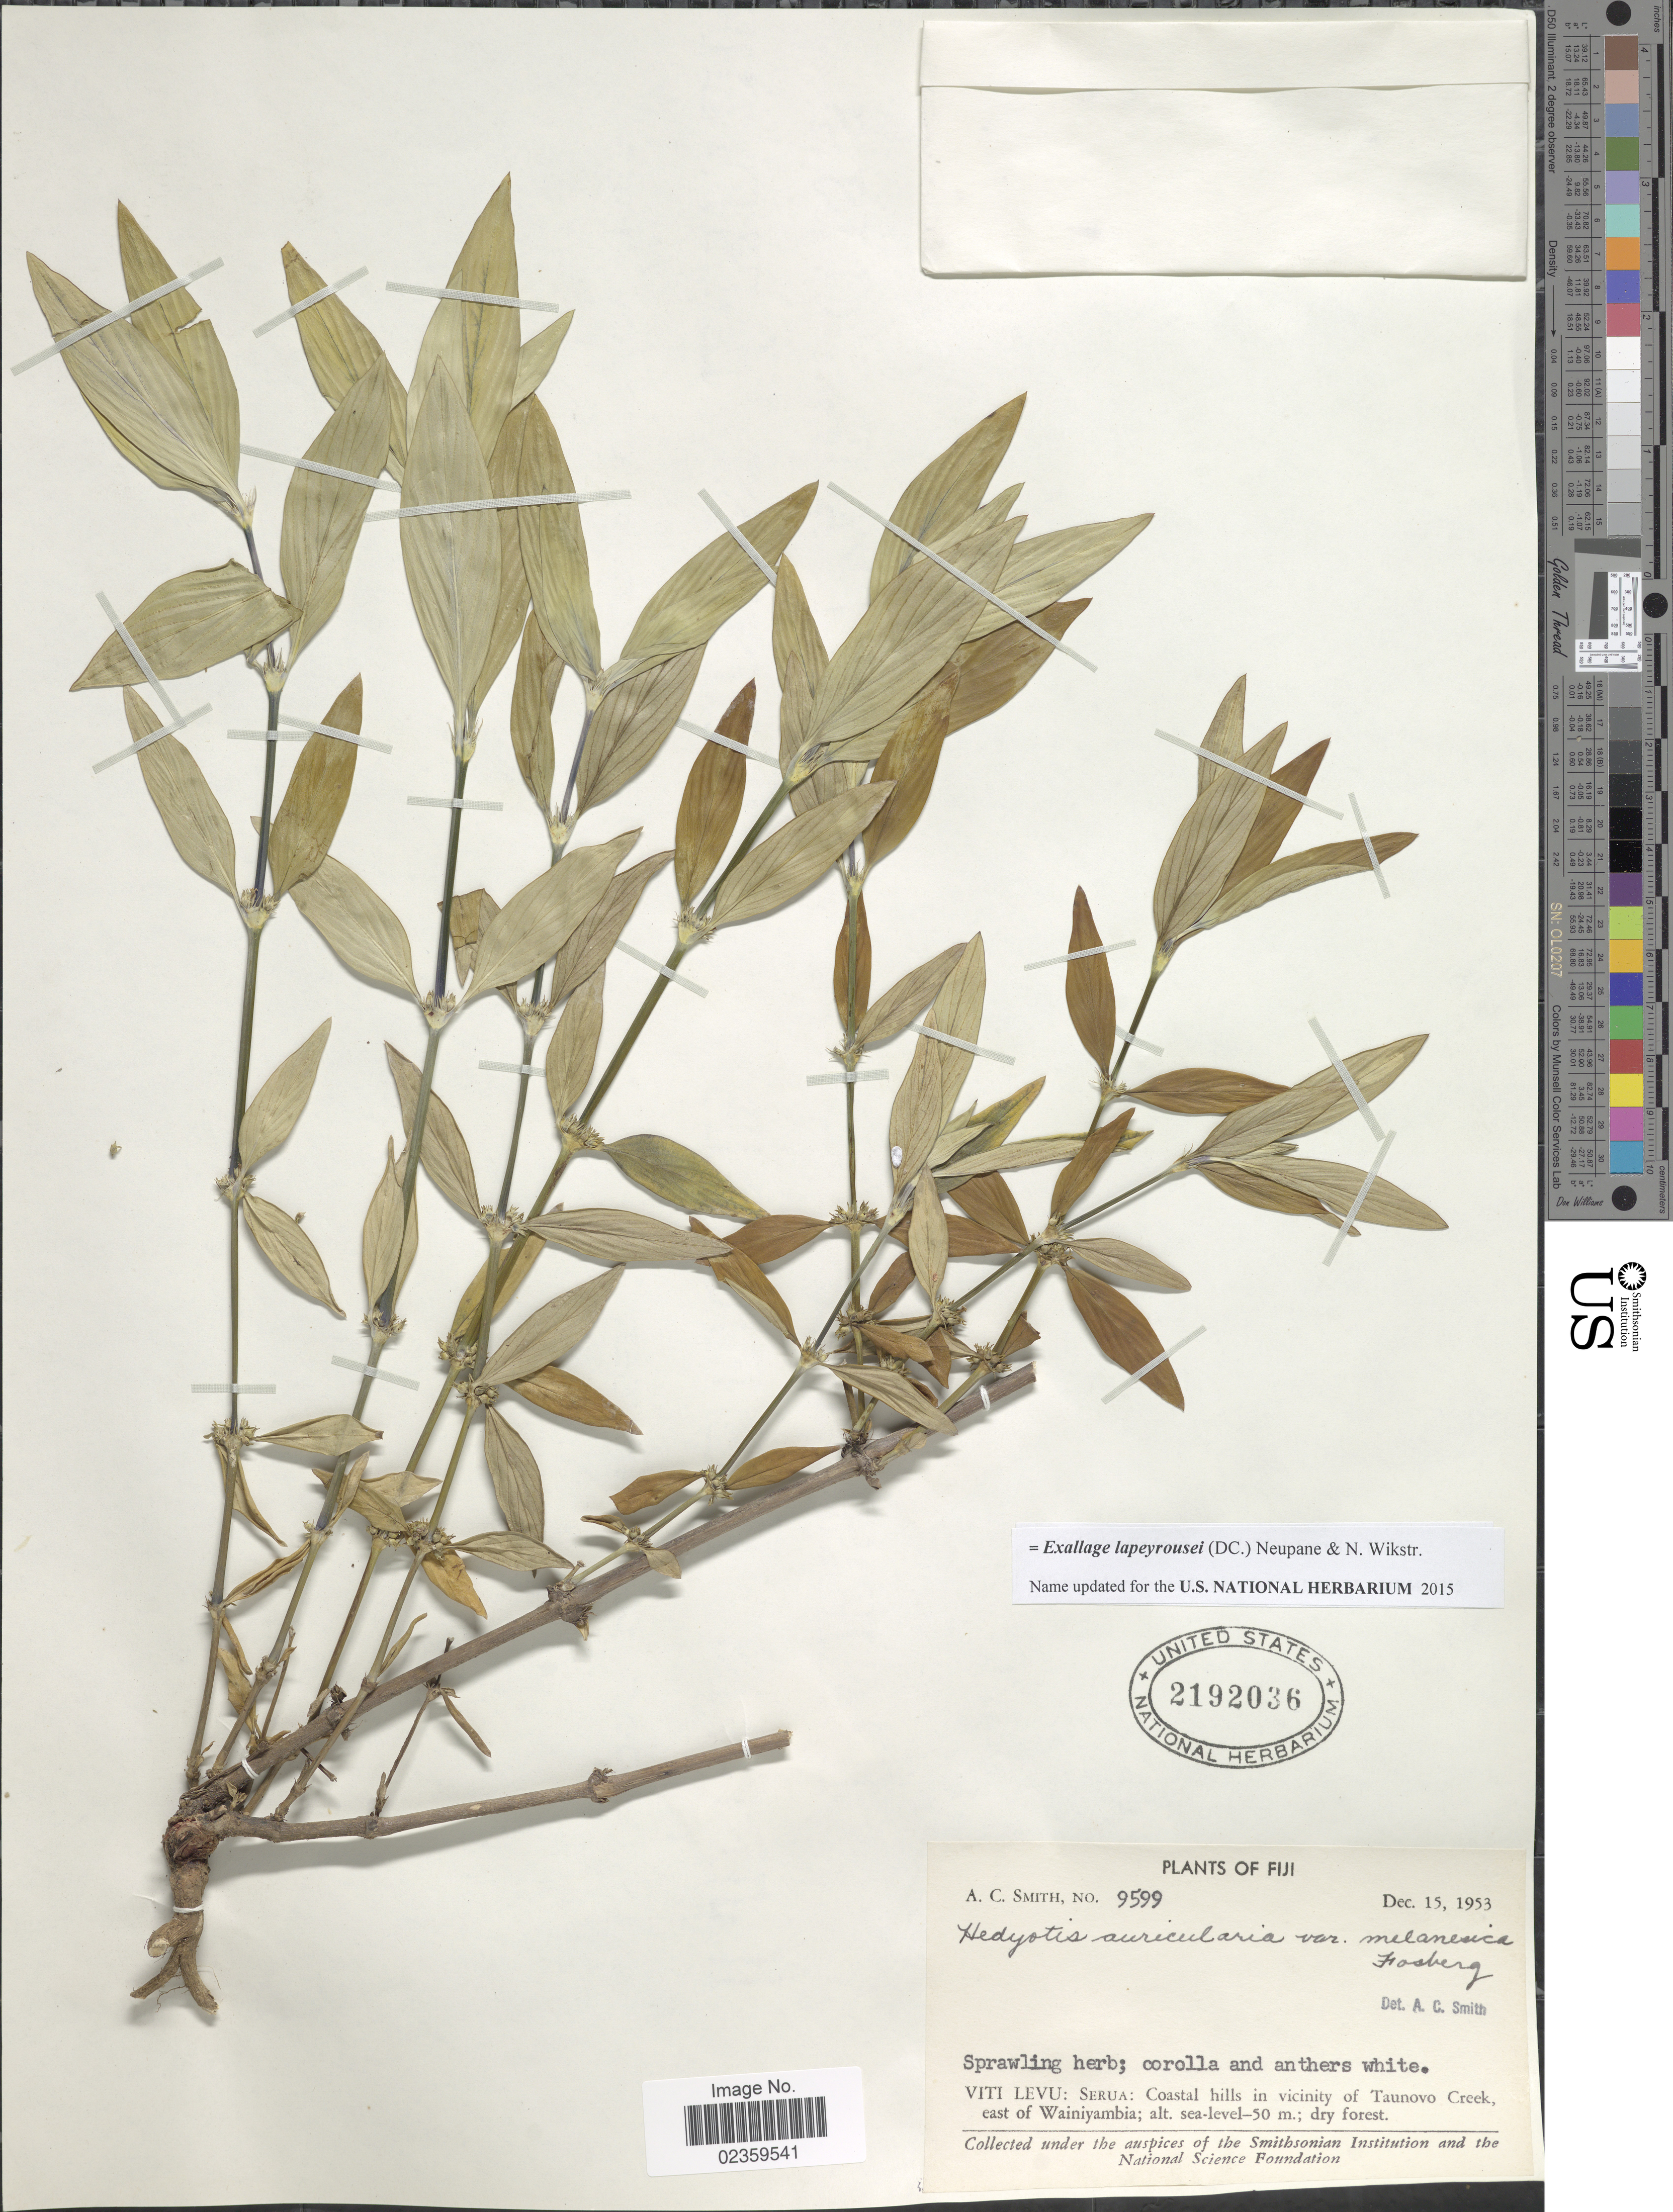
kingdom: Plantae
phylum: Tracheophyta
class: Magnoliopsida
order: Gentianales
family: Rubiaceae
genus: Exallage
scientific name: Exallage lapeyrousei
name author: (DC.) Neupane & N. Wikstr.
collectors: A. C. Smith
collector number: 9599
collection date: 1953-12-15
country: Fiji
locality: Viti Levu: Serua: Coastal hills in vicinity of Taunovo Creek, east of Wainiyambia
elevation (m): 50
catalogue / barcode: US 2192036